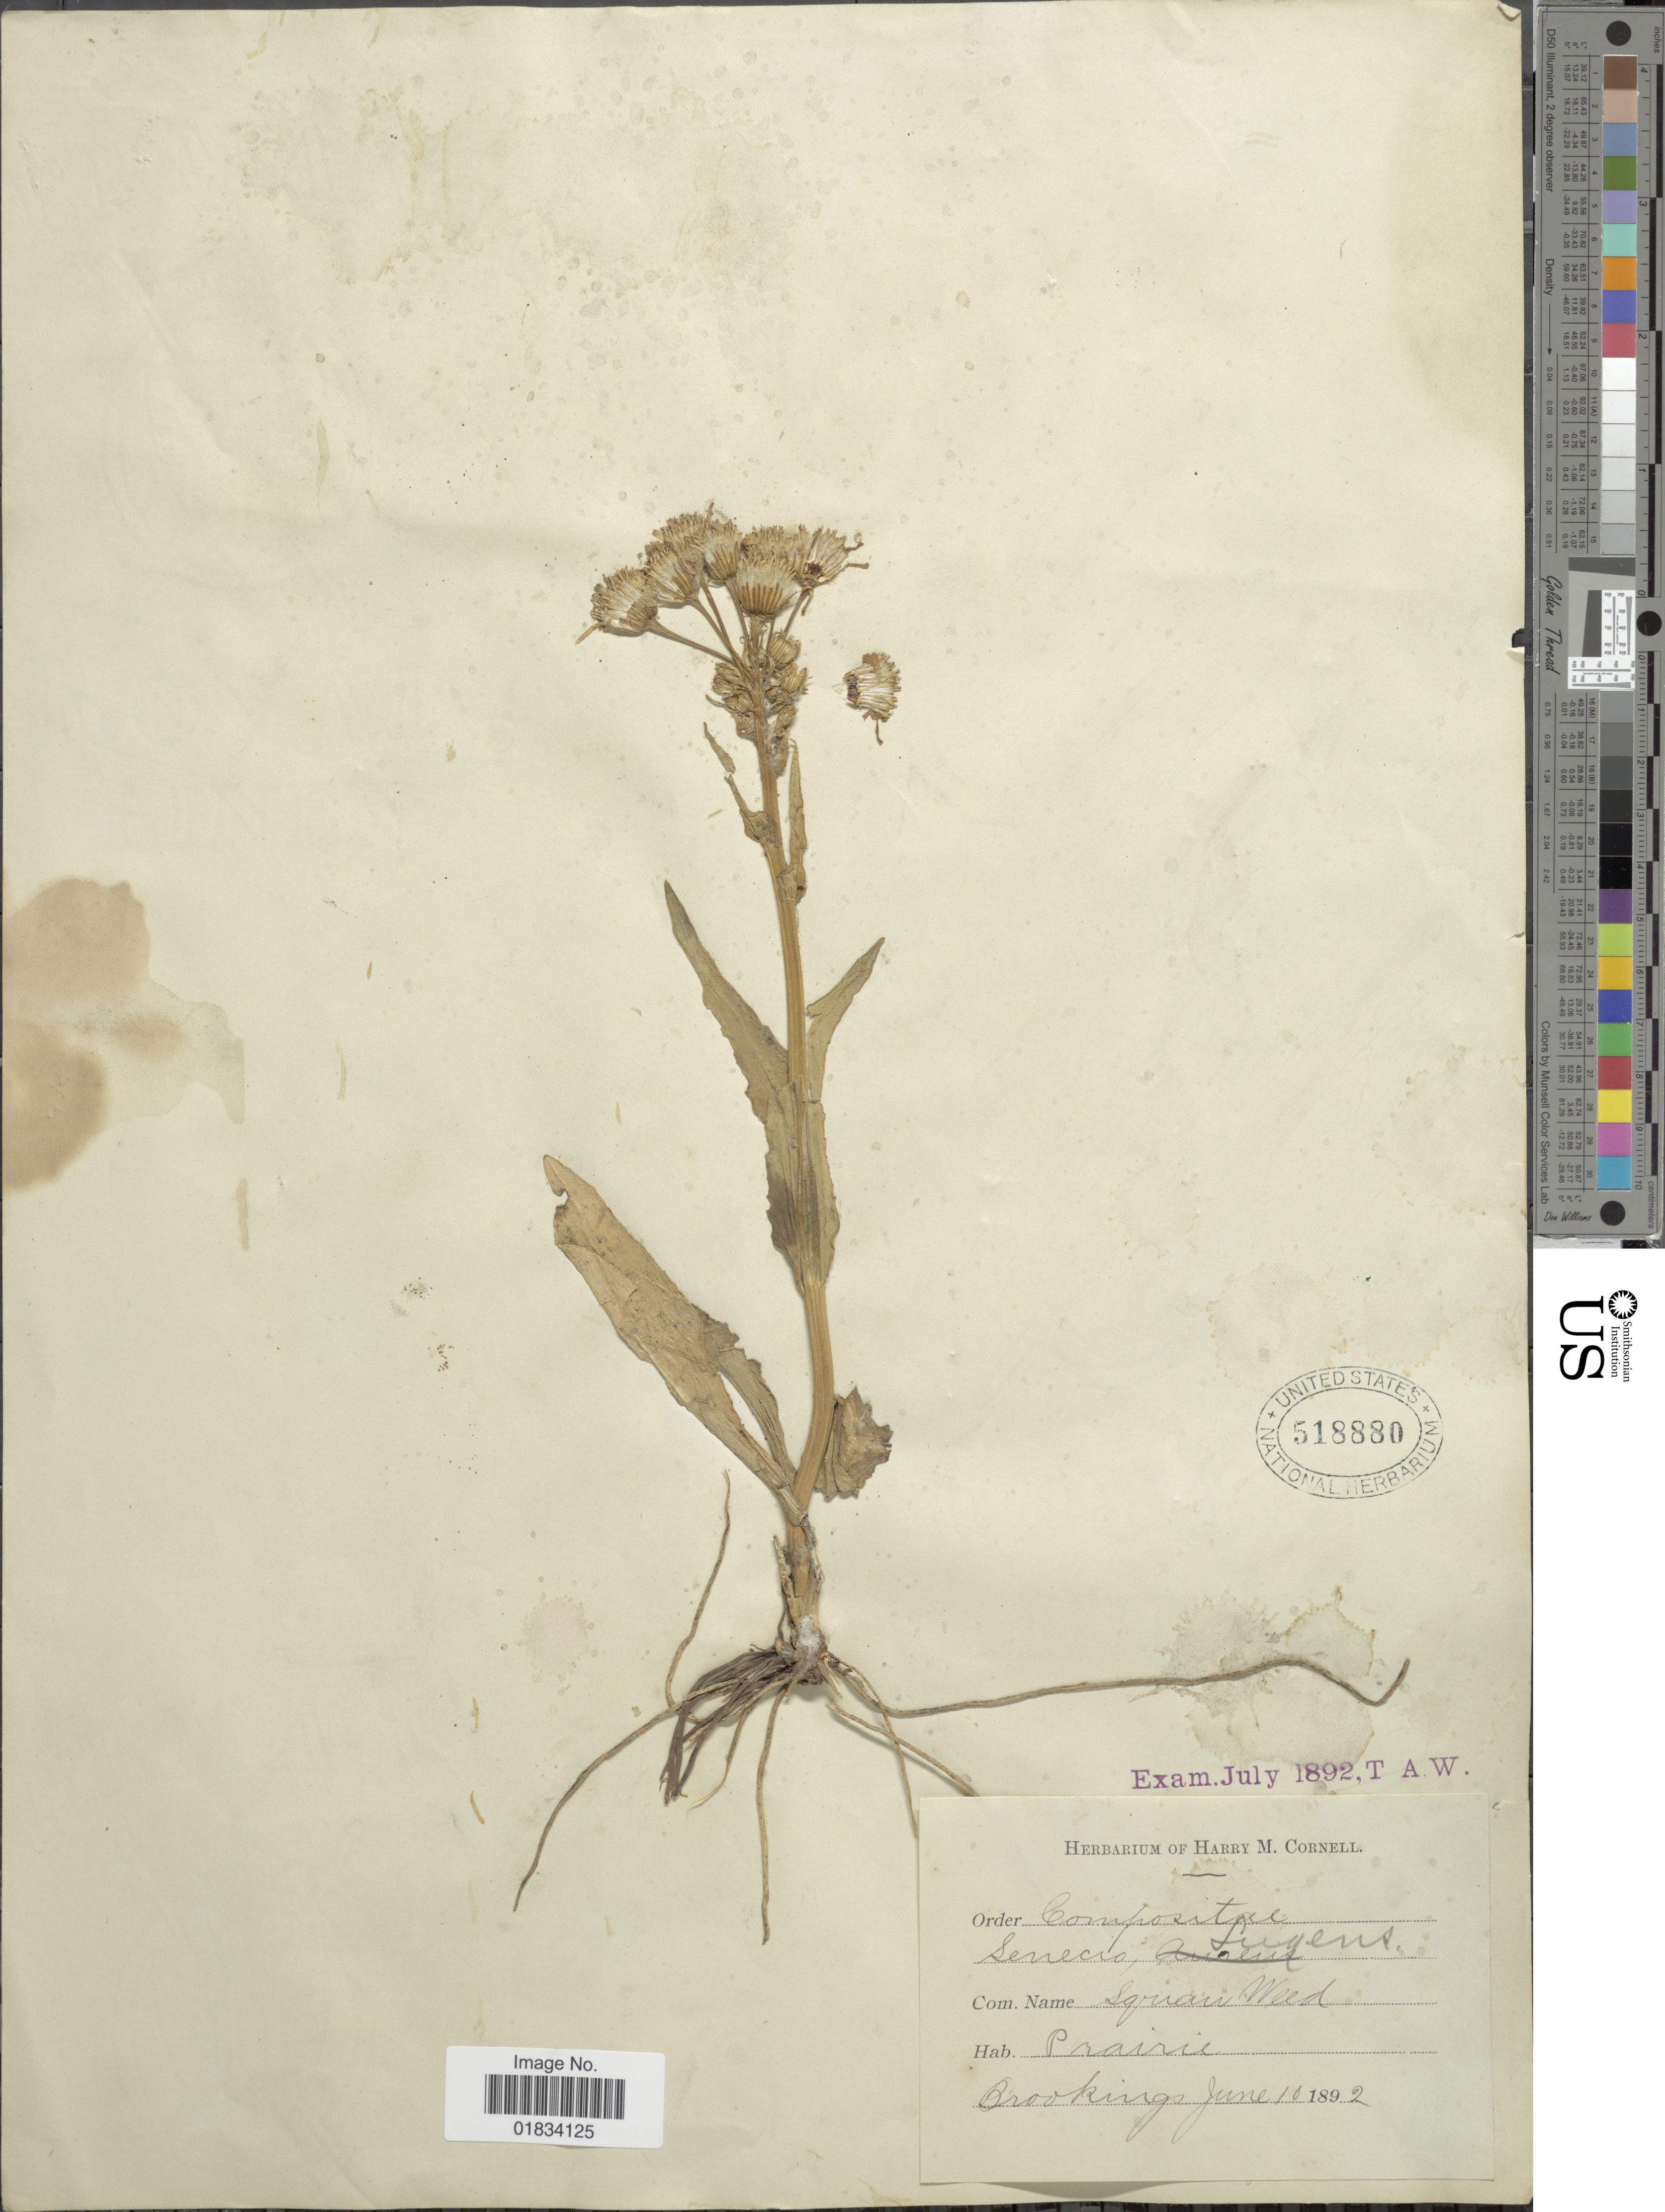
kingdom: Plantae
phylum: Tracheophyta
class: Magnoliopsida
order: Asterales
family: Asteraceae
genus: Senecio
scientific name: Senecio integerrimus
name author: Nutt.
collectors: ex herb. Harry M. Cornell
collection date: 1892-06-10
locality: Brookings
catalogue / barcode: US 518880